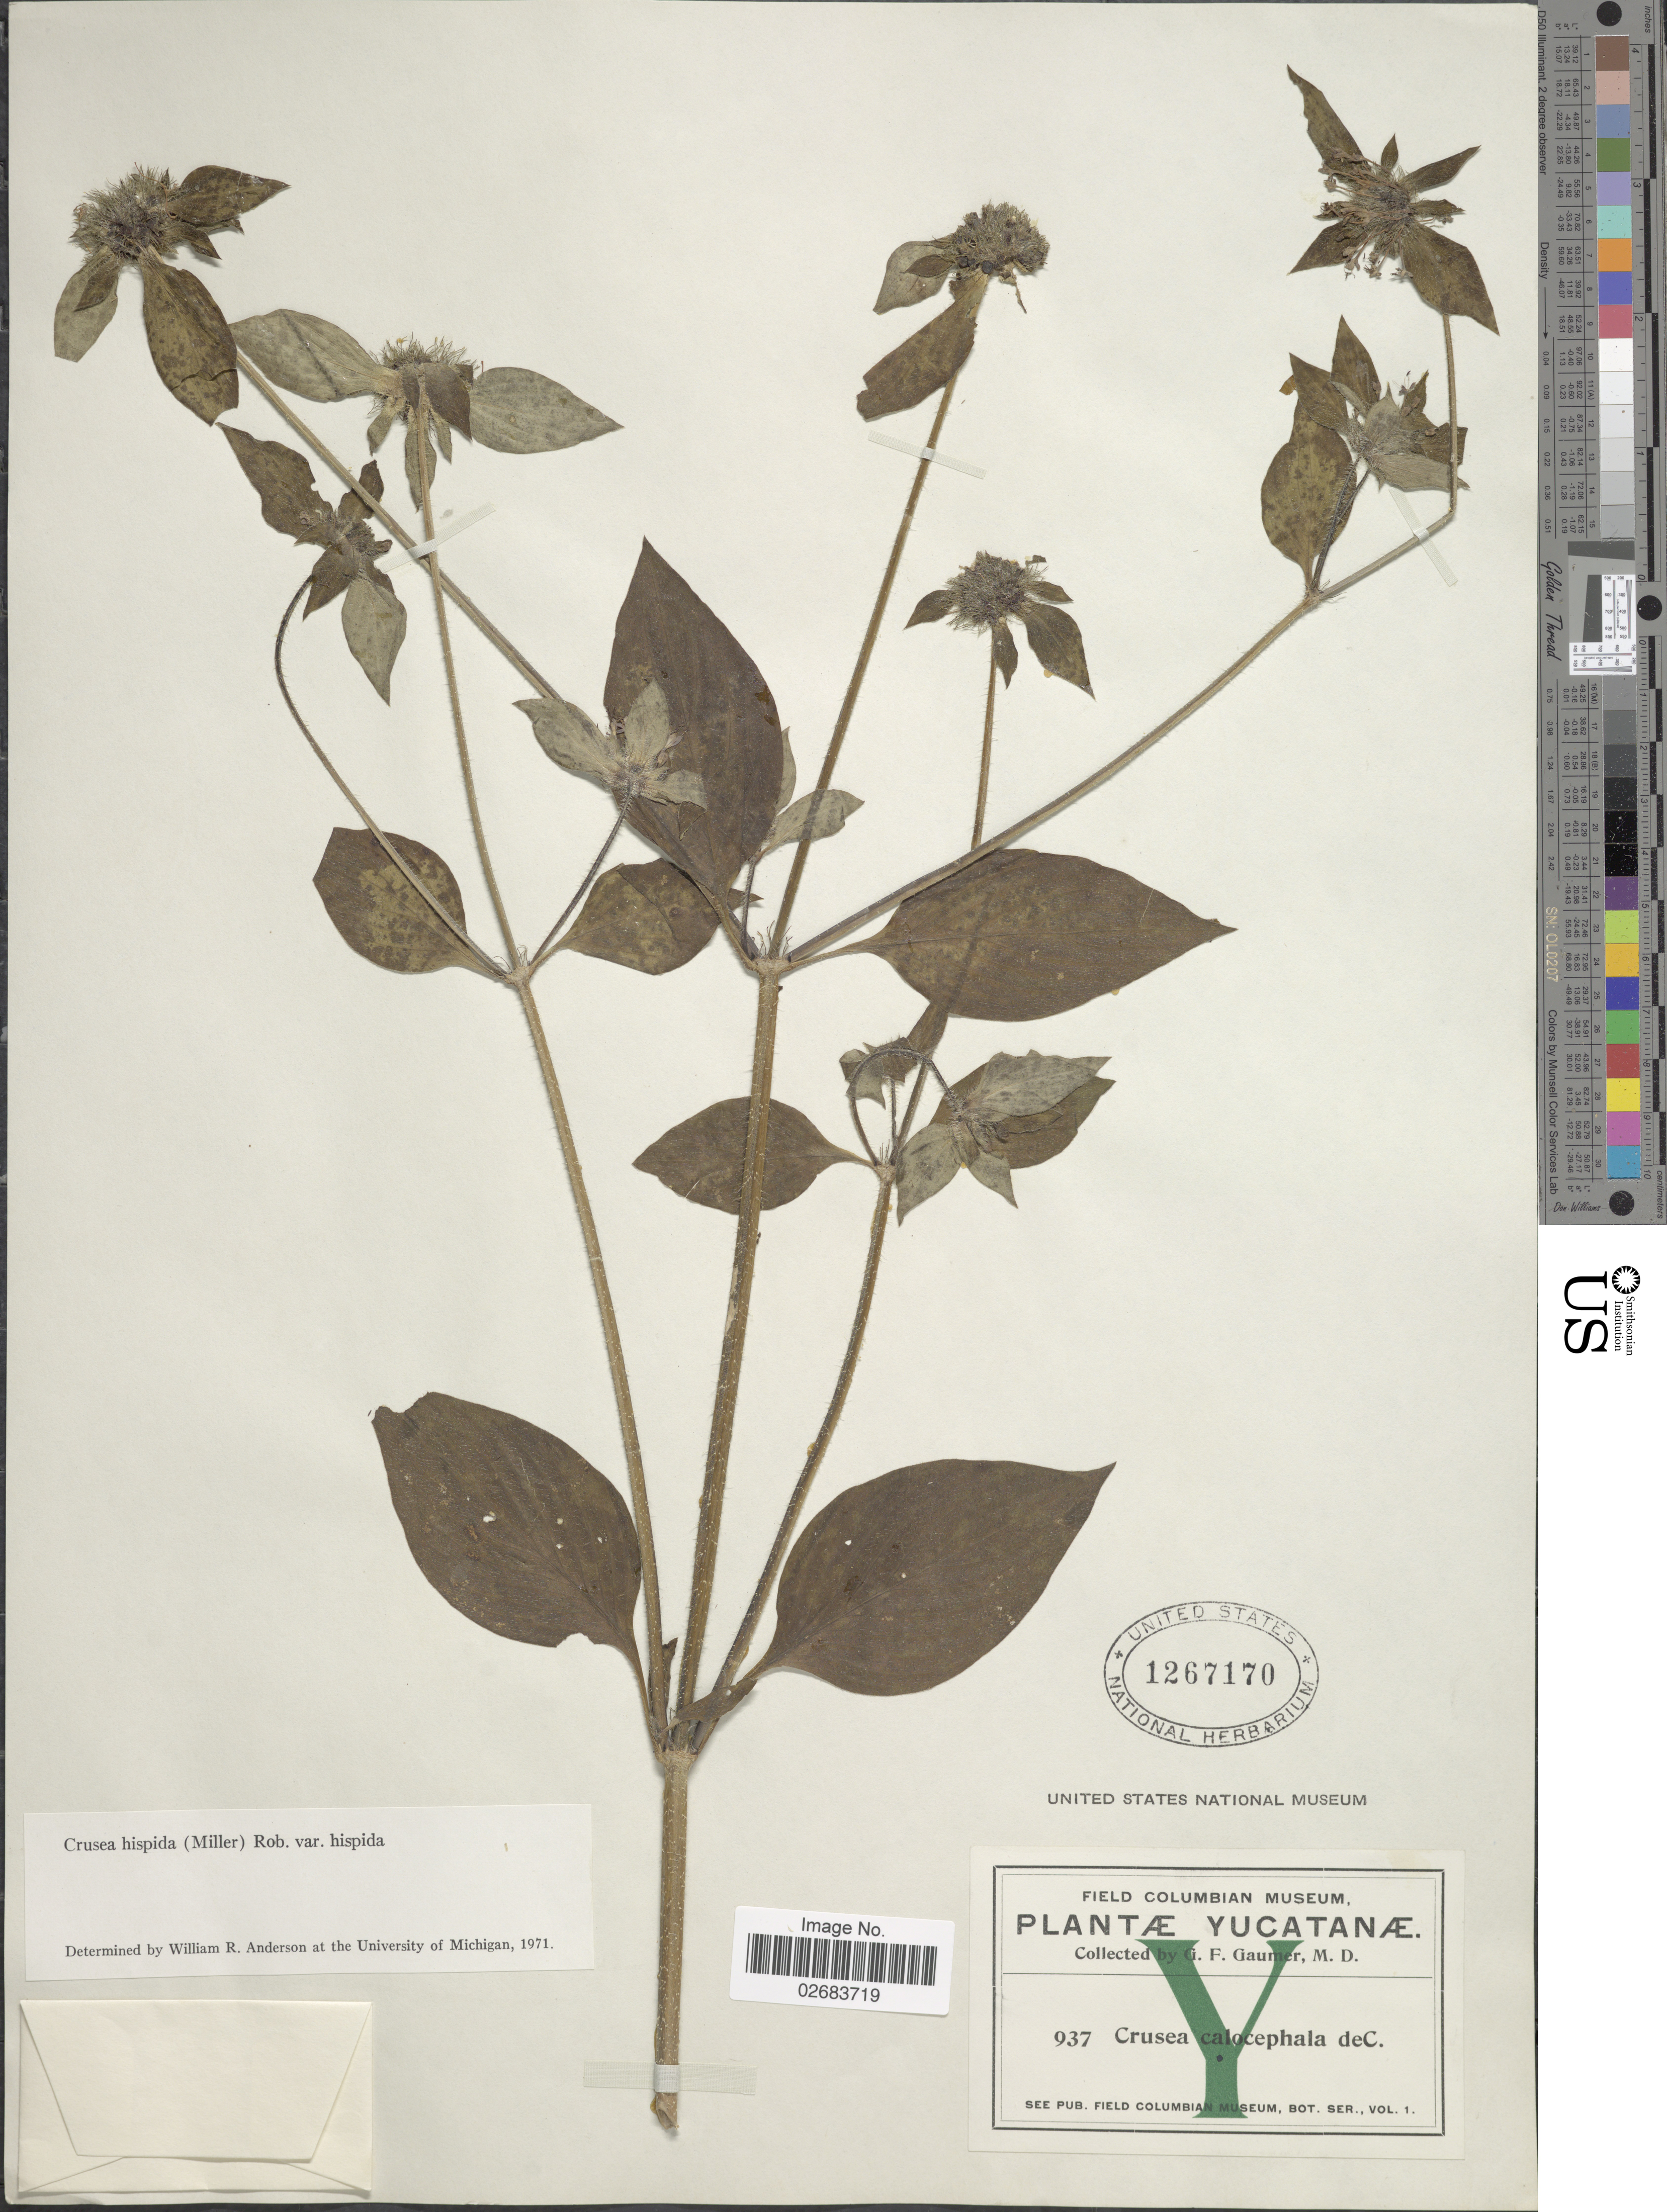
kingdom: Plantae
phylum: Tracheophyta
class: Magnoliopsida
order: Gentianales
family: Rubiaceae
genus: Crusea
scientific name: Crusea hispida var. hispida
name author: (Mill.) B.L. Rob.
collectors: G. F. Gaumer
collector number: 937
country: Mexico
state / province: Yucatán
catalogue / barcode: US 1267170